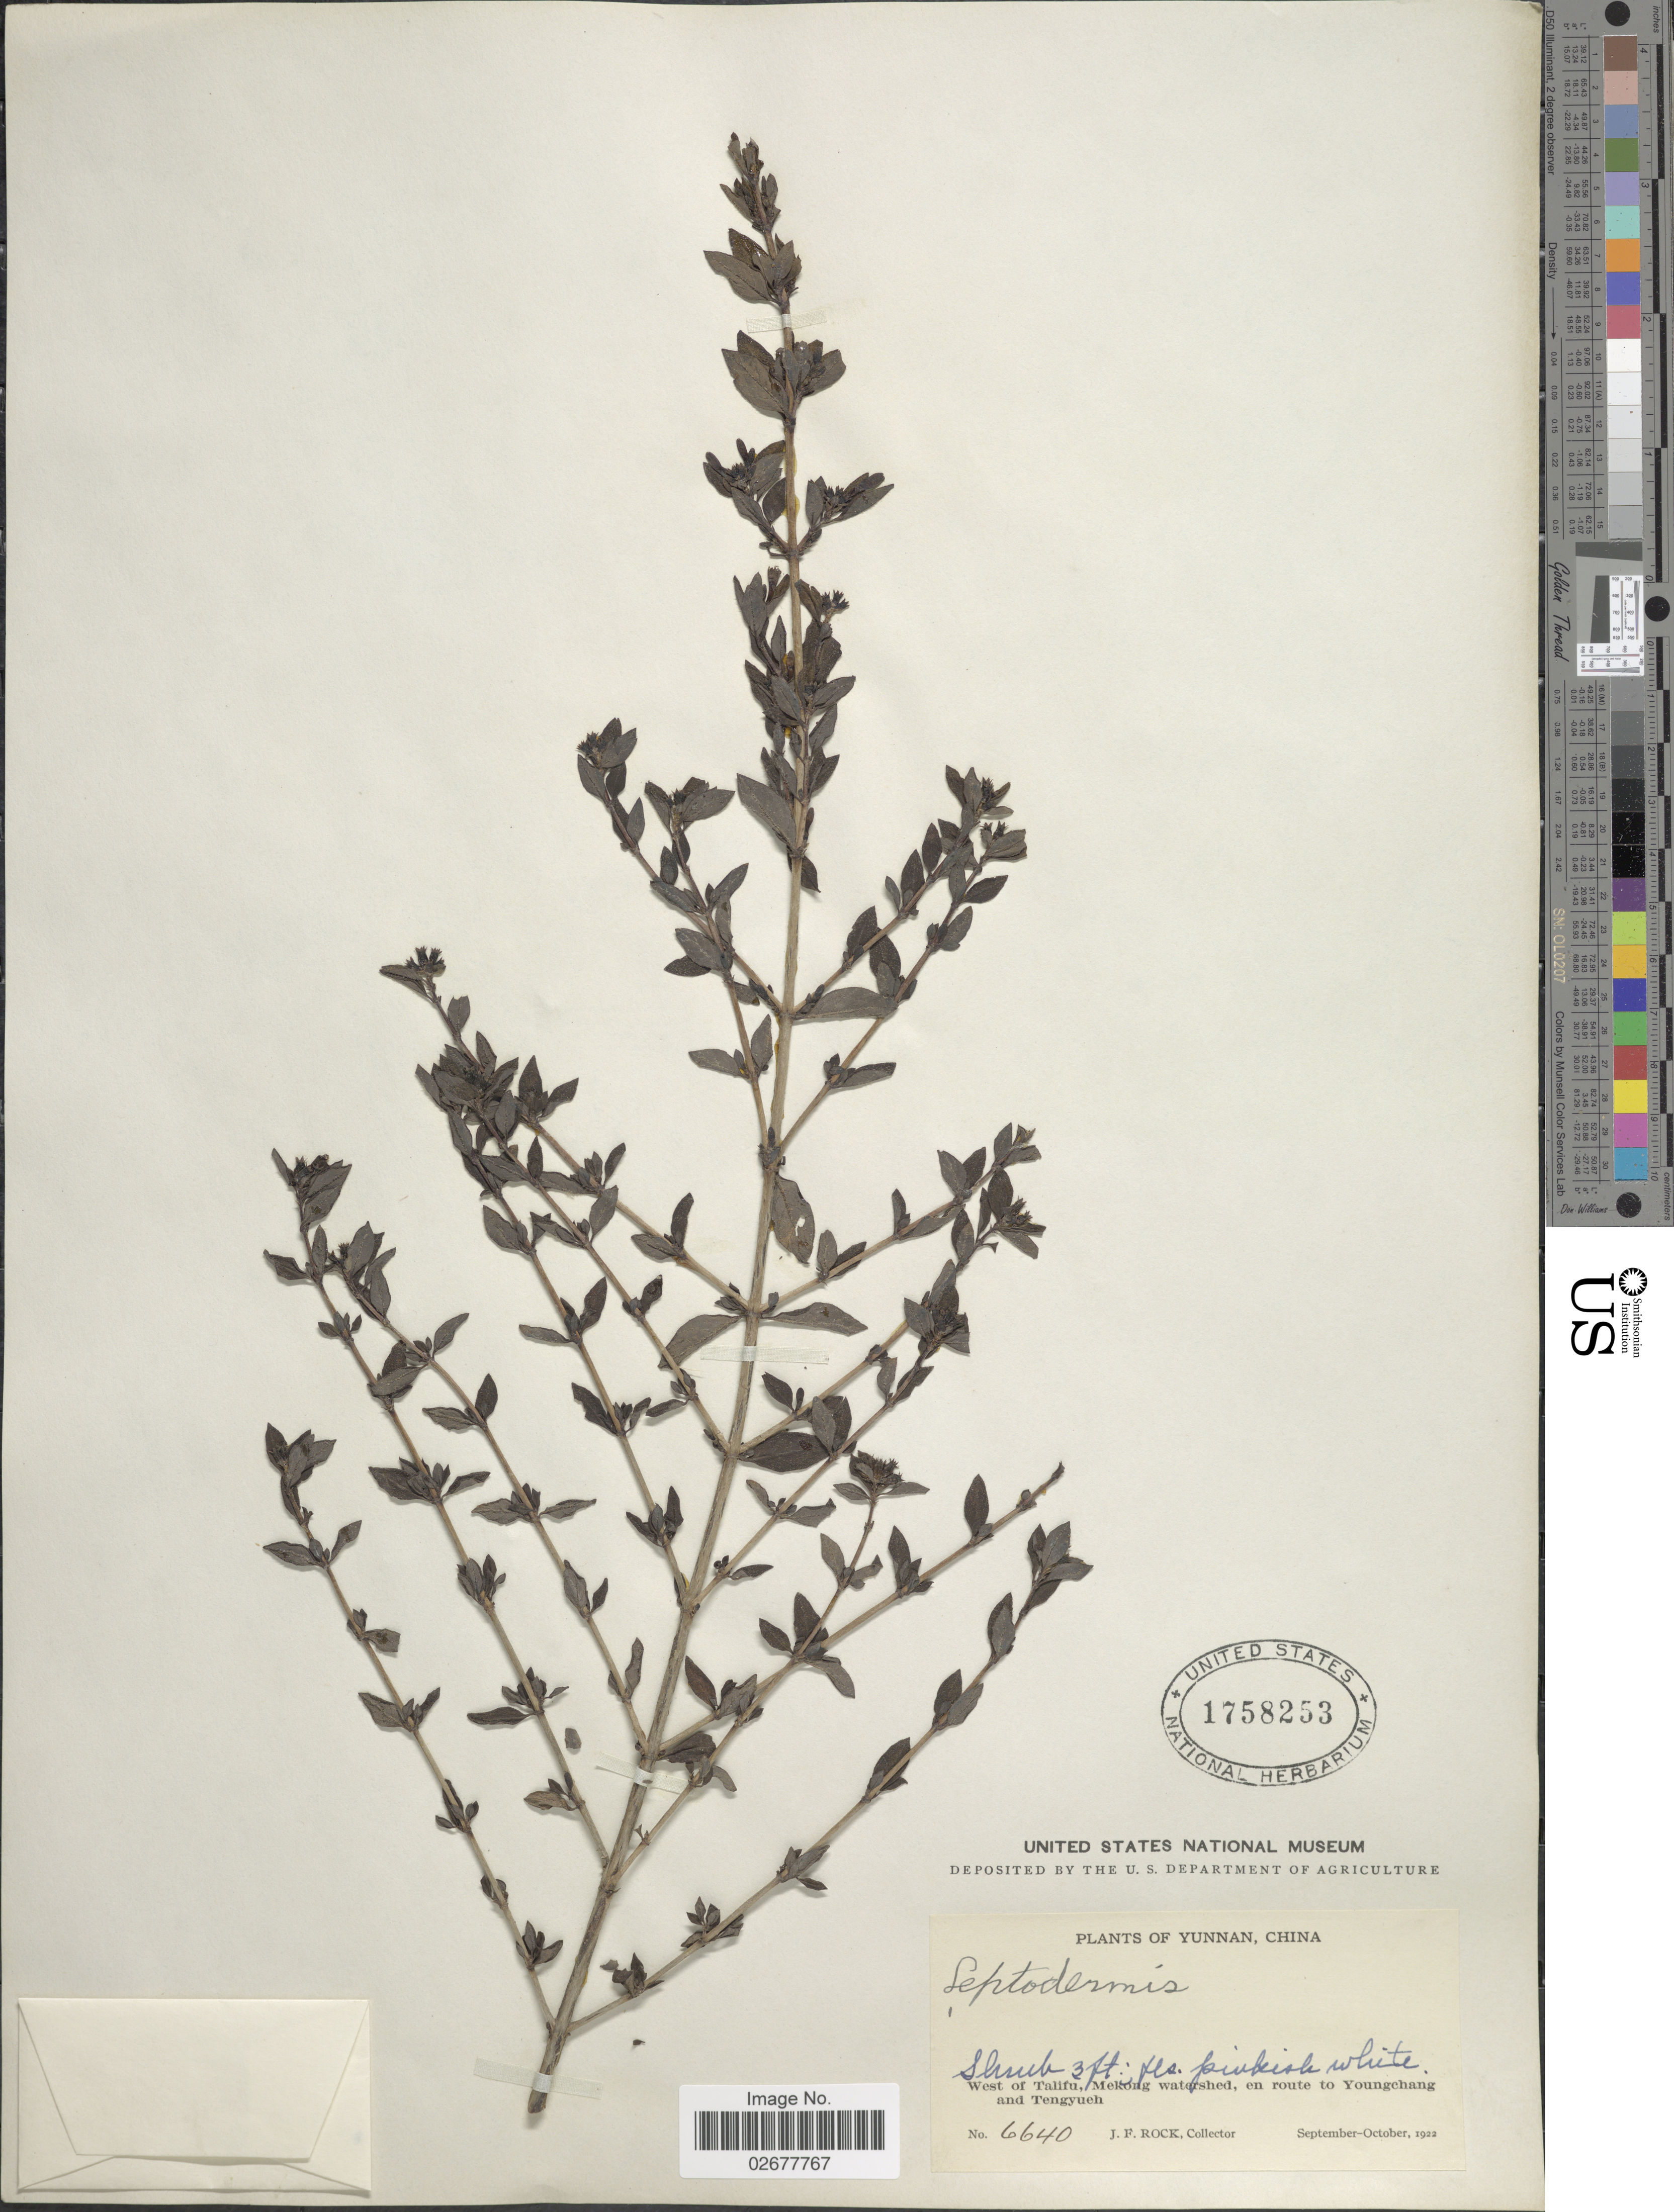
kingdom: Plantae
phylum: Tracheophyta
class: Magnoliopsida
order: Gentianales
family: Rubiaceae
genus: Leptodermis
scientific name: Leptodermis sp.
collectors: J. Rock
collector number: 6640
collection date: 1922-09/1922-10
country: China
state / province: Yunnan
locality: West of Talifu, Mekong watershed, en route to Youngchang and Tengyueh.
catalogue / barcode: US 1758253